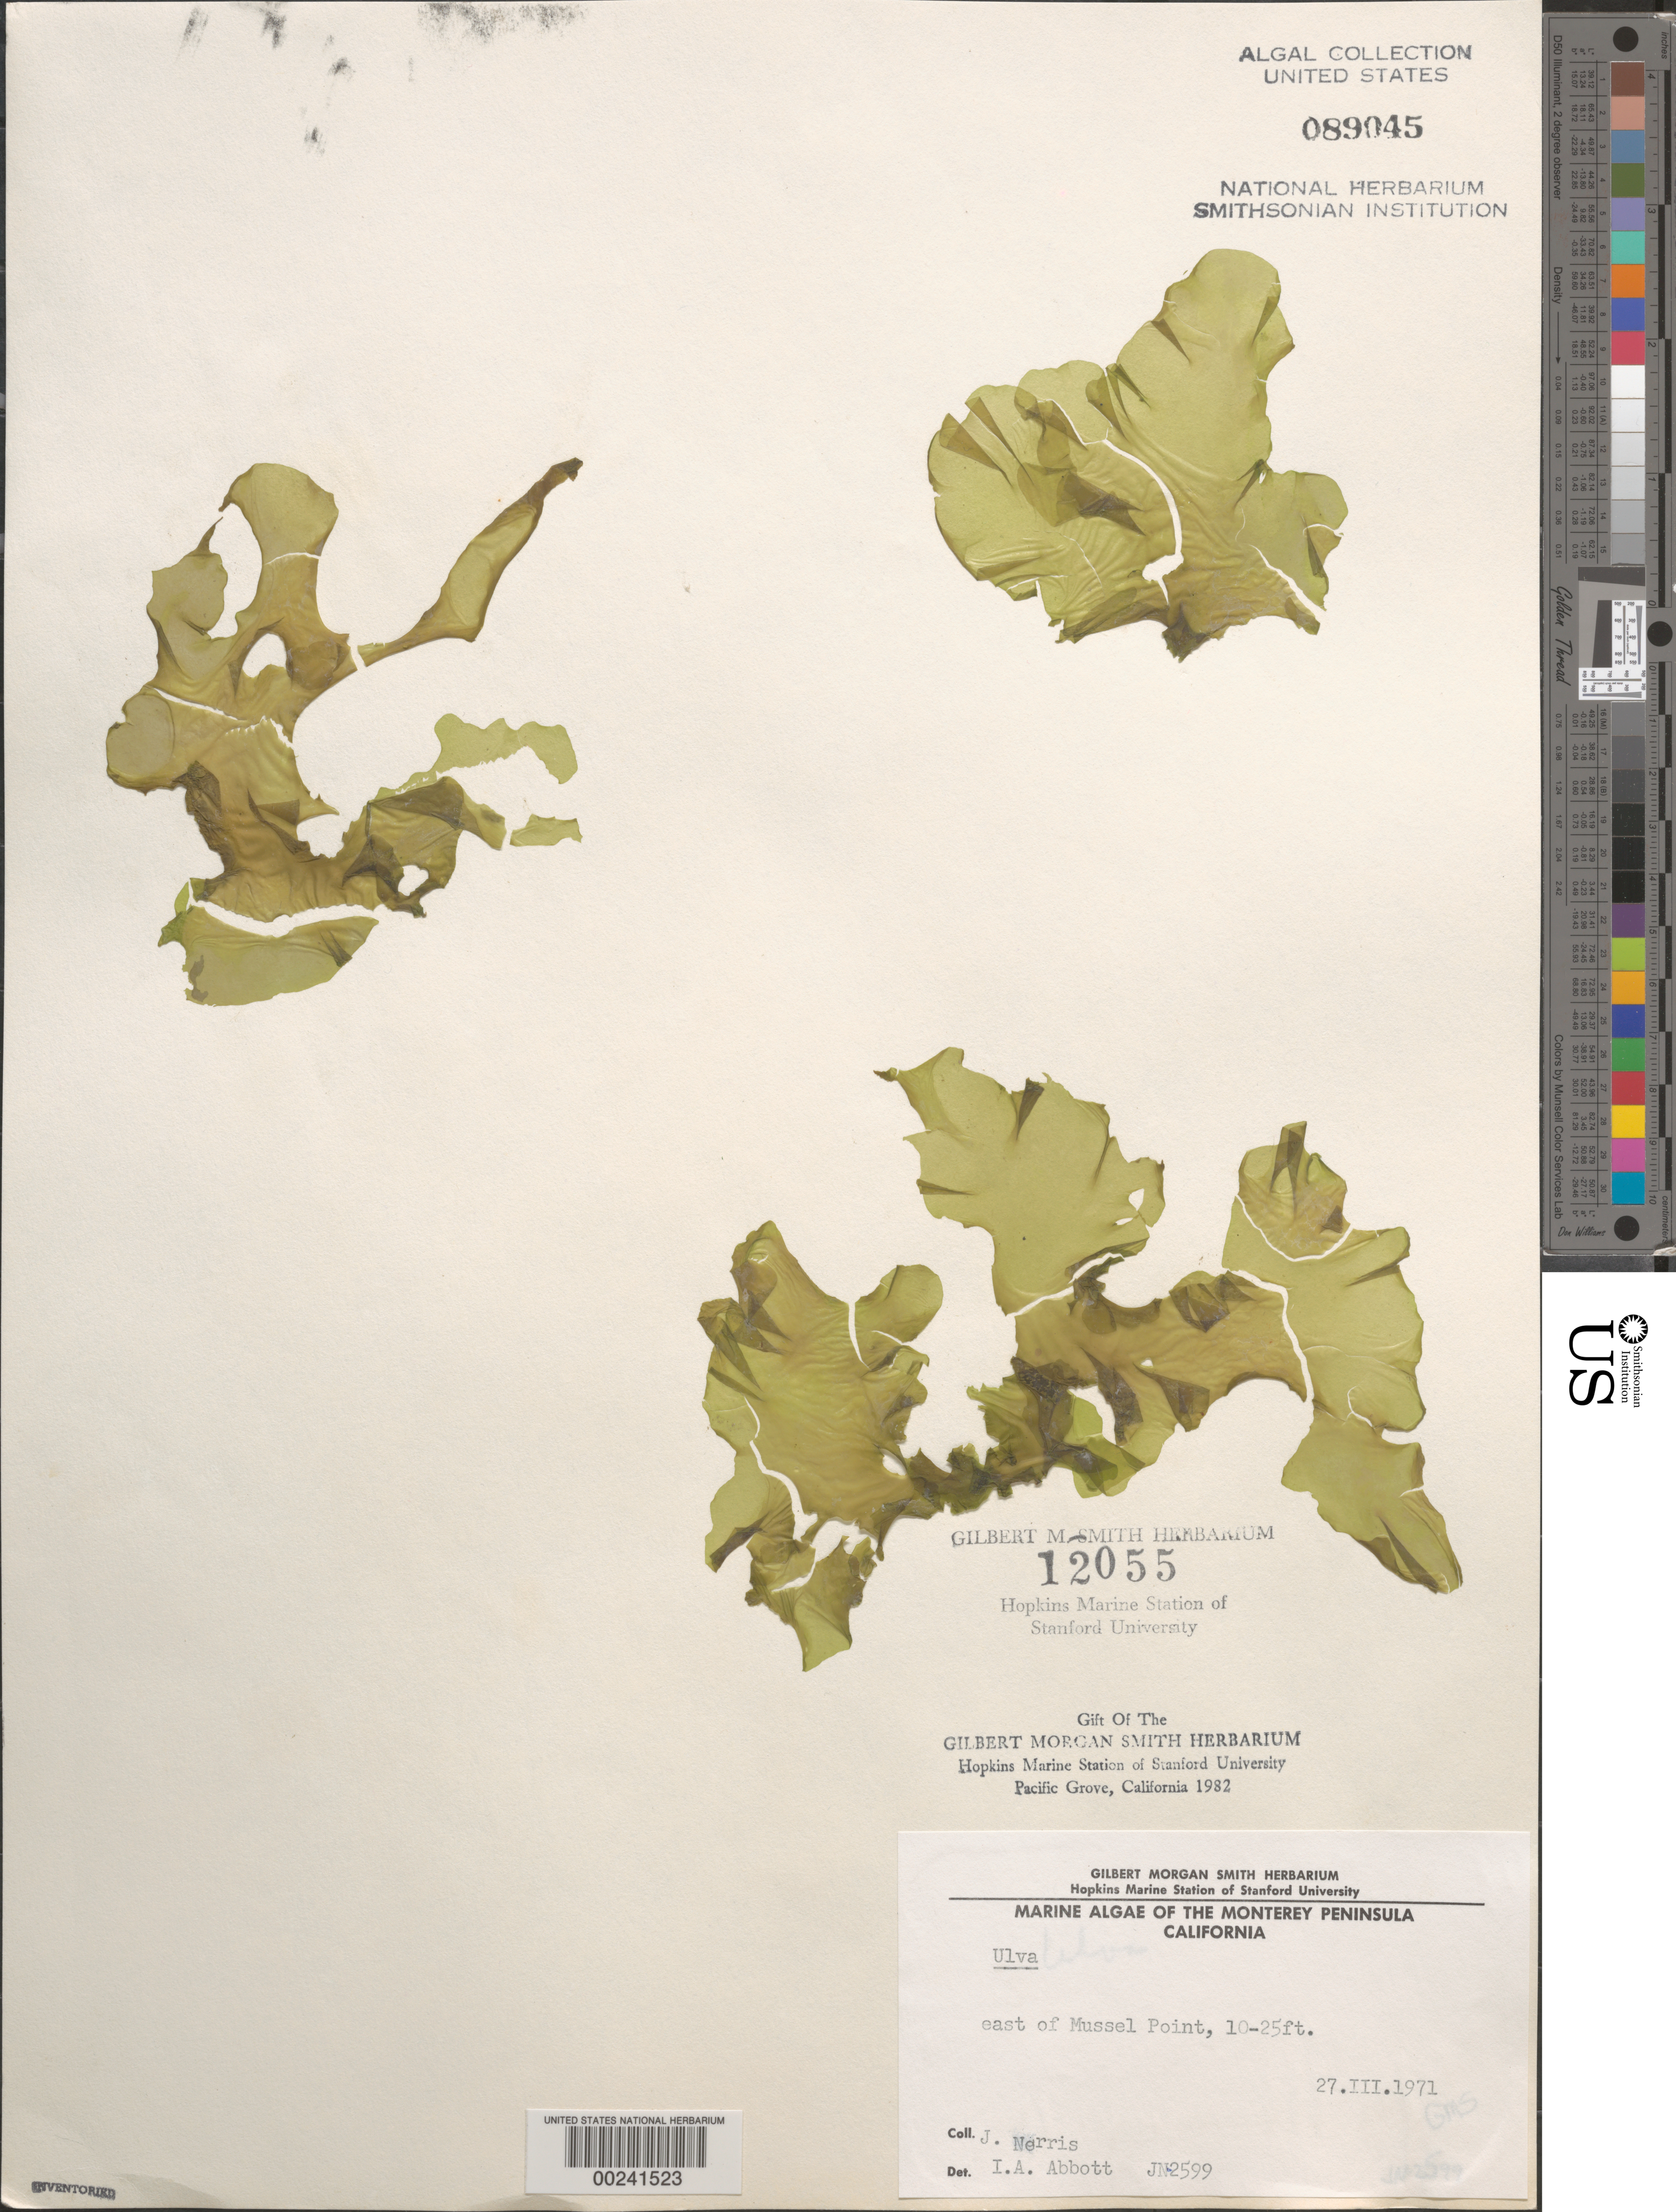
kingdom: Plantae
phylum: Chlorophyta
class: Ulvophyceae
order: Ulvales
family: Ulvaceae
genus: Ulva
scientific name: Ulva sp.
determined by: Abbott, Isabella A.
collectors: J. N. Norris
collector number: JN-2599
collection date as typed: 27 Mar 1971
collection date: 1971-03-27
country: United States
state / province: California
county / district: Monterey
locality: East of Mussel Point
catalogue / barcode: US 89045